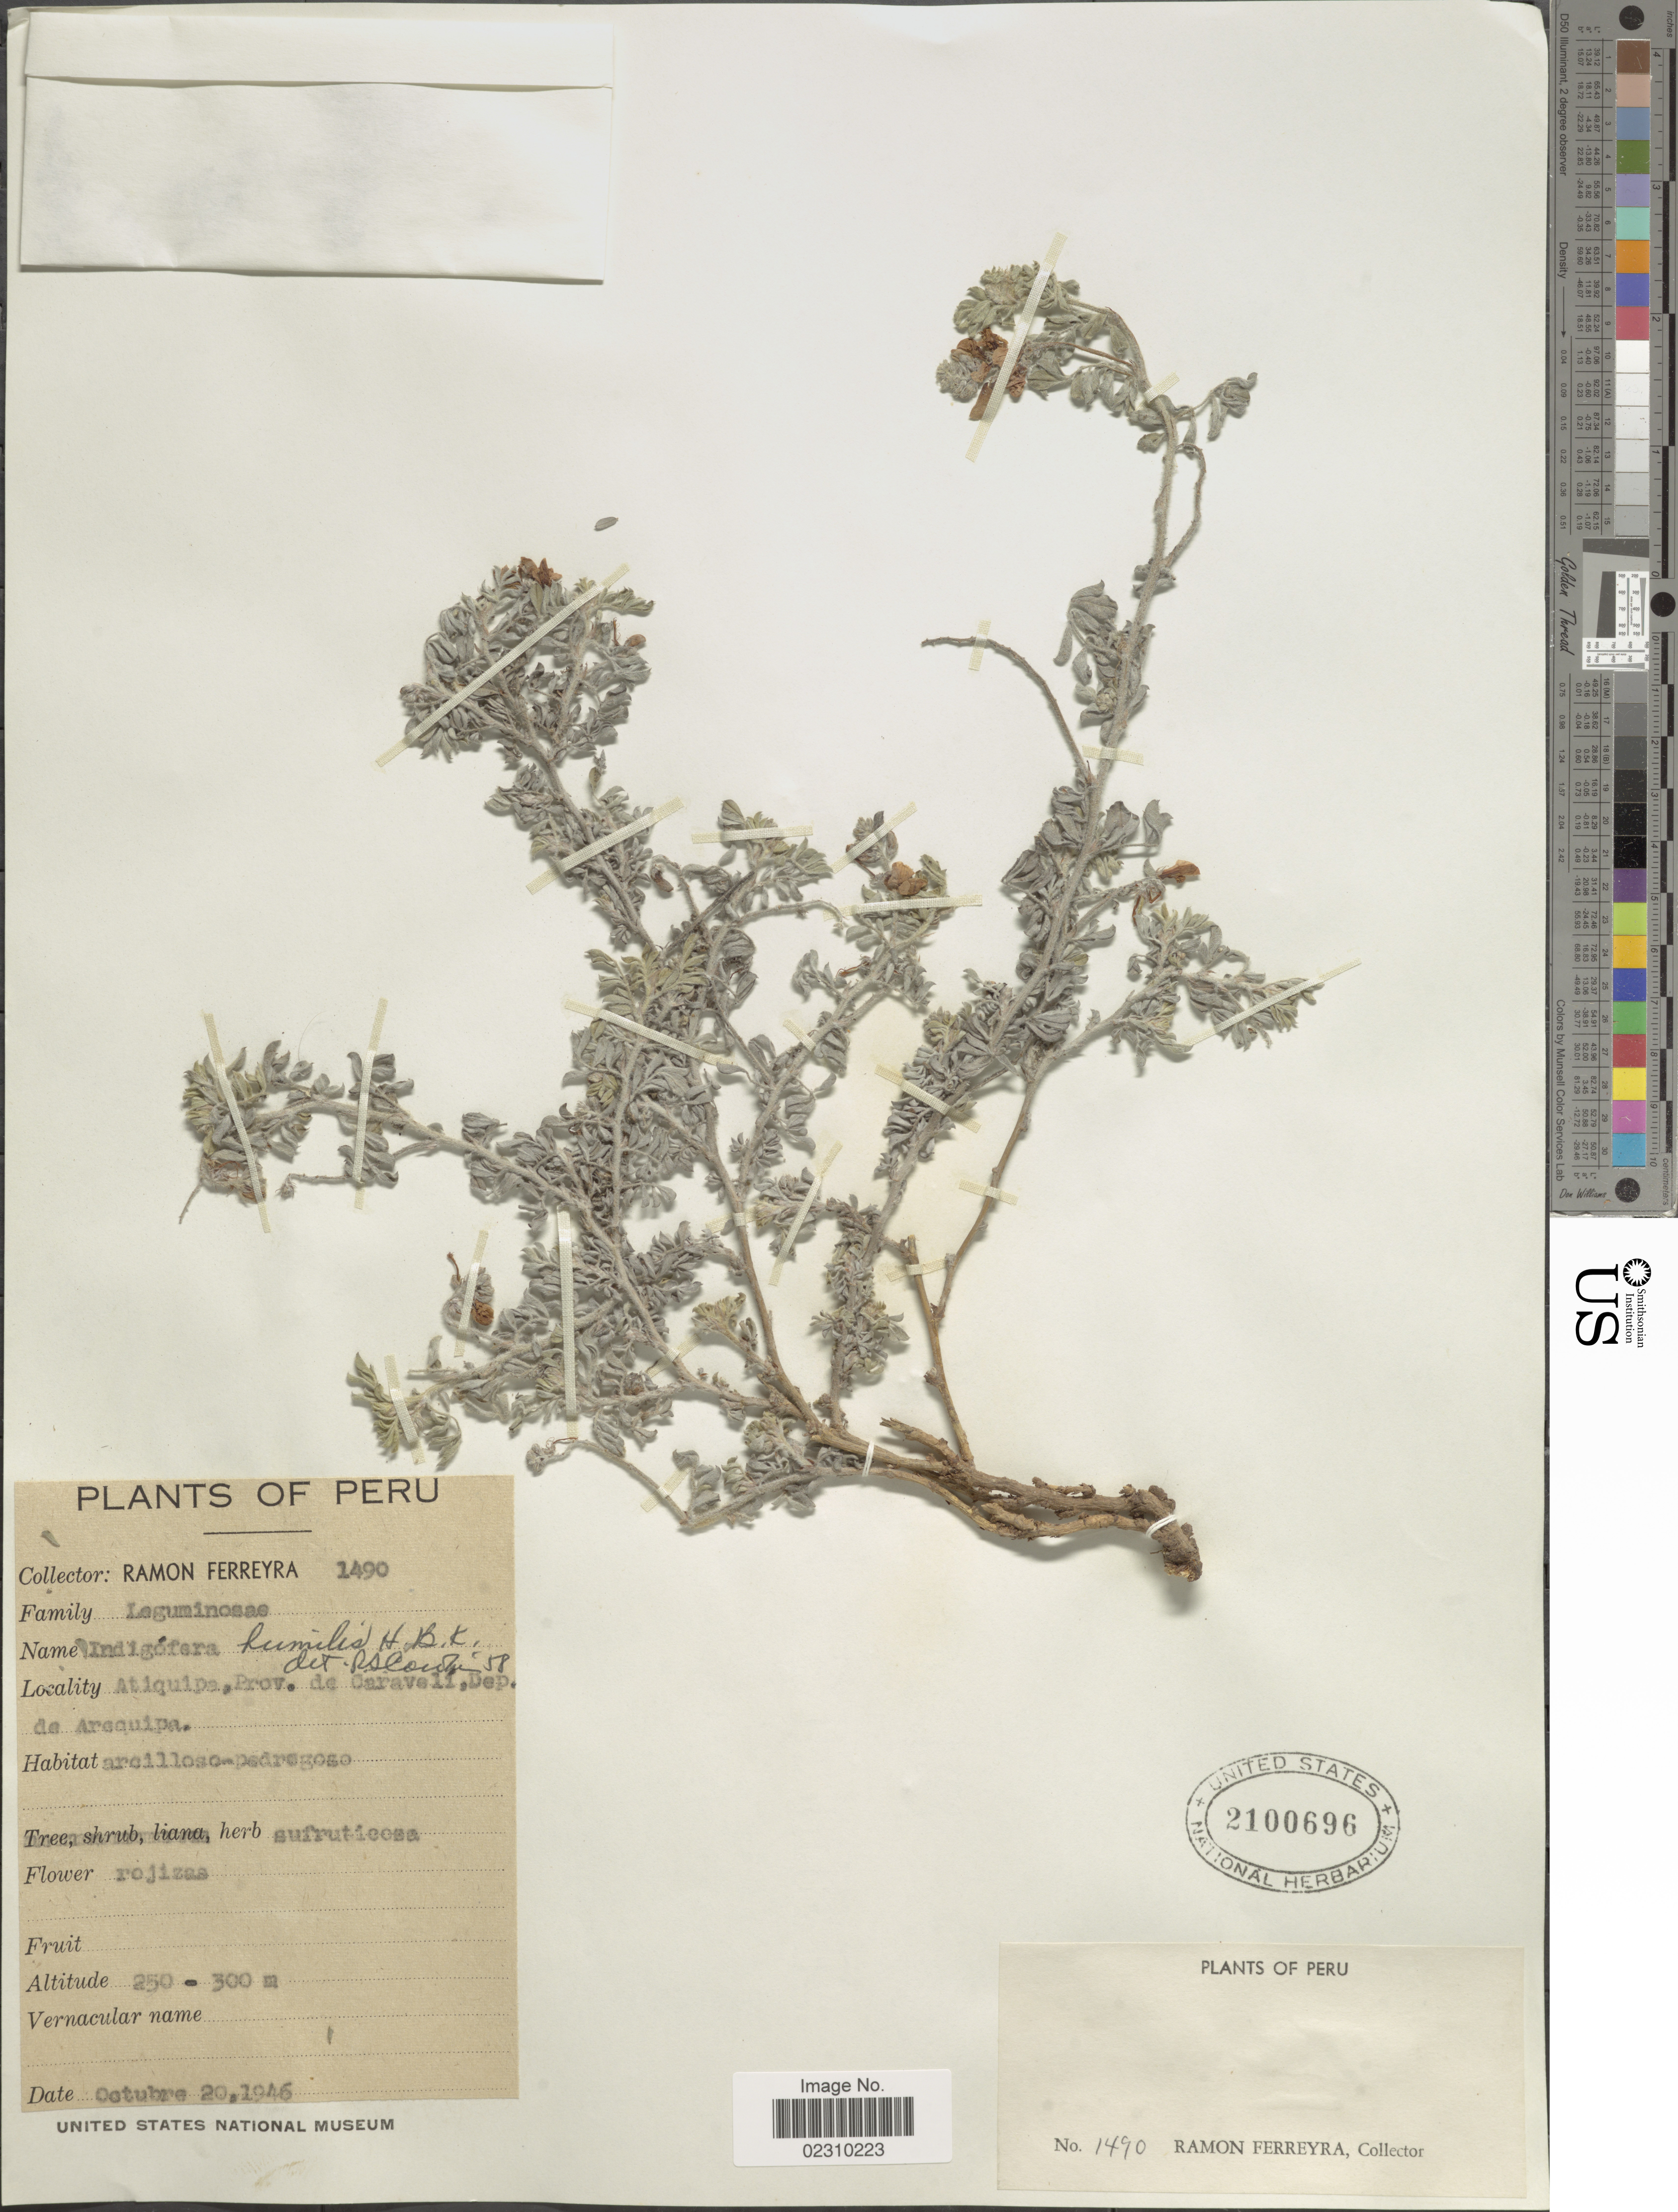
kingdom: Plantae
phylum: Tracheophyta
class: Magnoliopsida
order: Fabales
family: Fabaceae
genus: Indigofera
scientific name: Indigofera humilis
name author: Kunth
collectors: R. A. Ferreyra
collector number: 1490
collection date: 1946-10-20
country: Peru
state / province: Arequipa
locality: Atiquipa Prov. De Caravali, Dep. de Arequipa.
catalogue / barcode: US 2100696